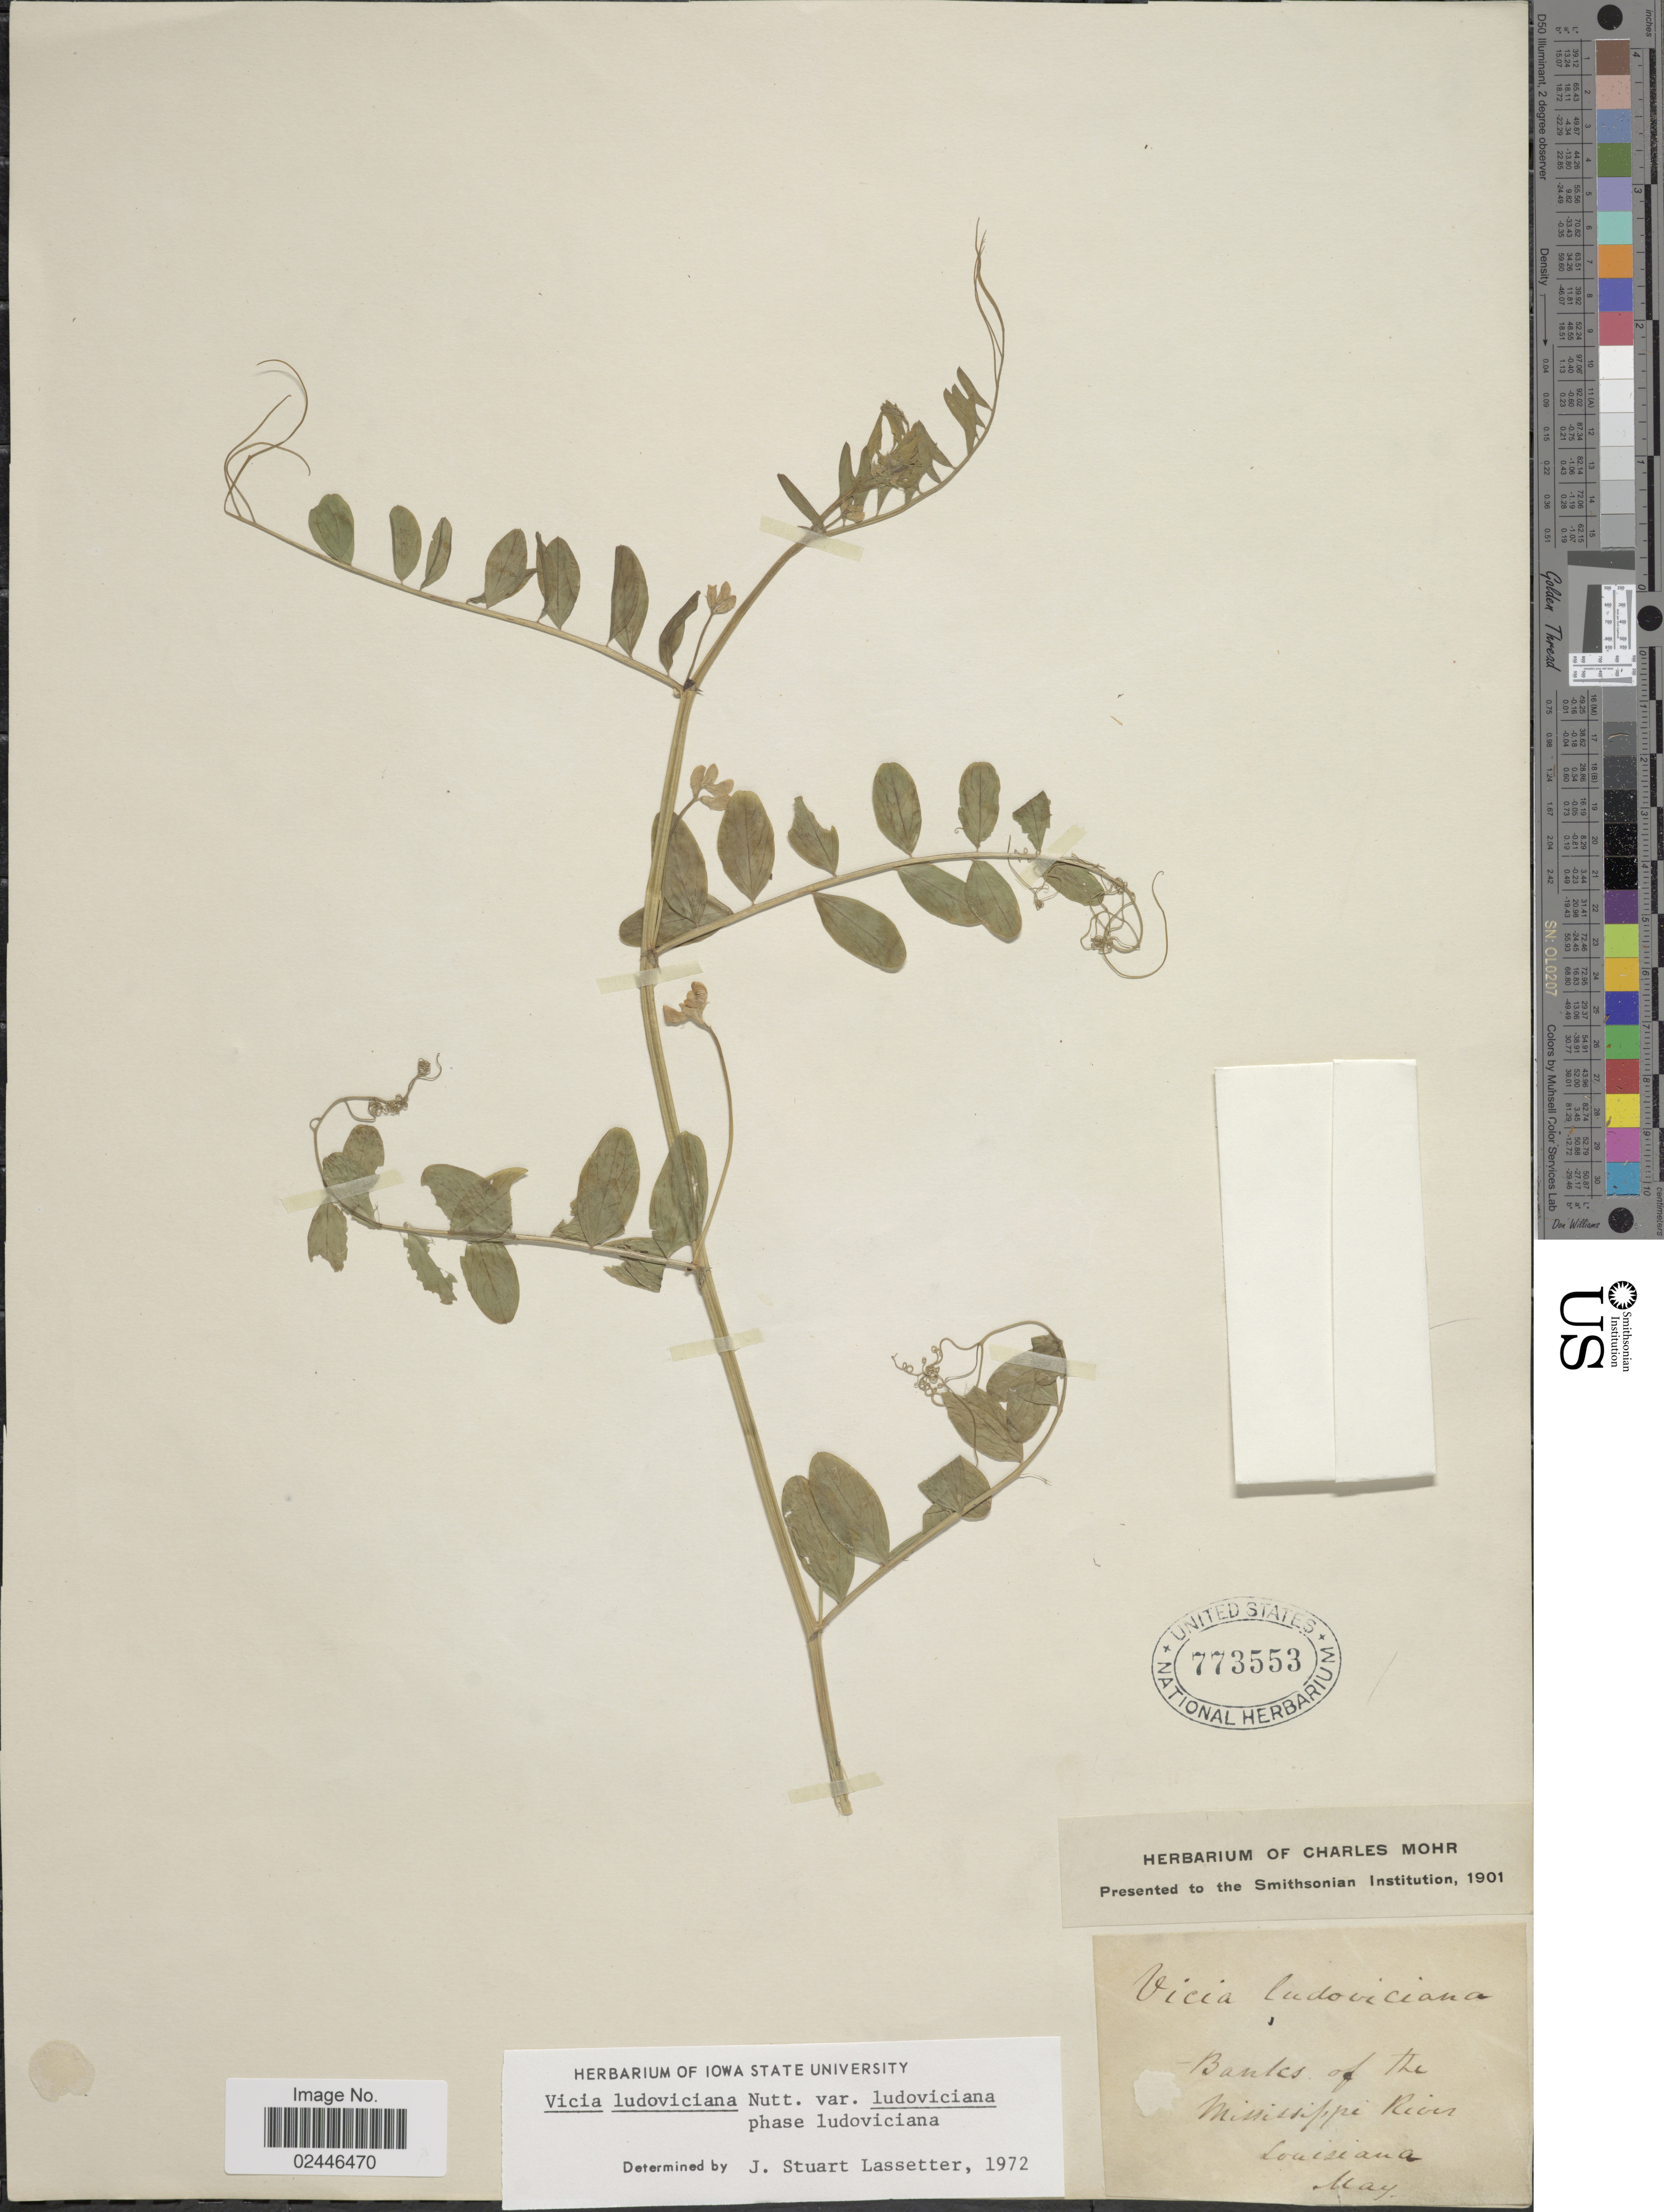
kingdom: Plantae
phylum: Tracheophyta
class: Magnoliopsida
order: Fabales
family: Fabaceae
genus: Vicia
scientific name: Vicia ludoviciana var. ludoviciana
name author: Nutt. ex Torr. & A. Gray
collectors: ex herb. C. Mohr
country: United States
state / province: Louisiana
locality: Banks of the Mississippi River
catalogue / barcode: US 773553